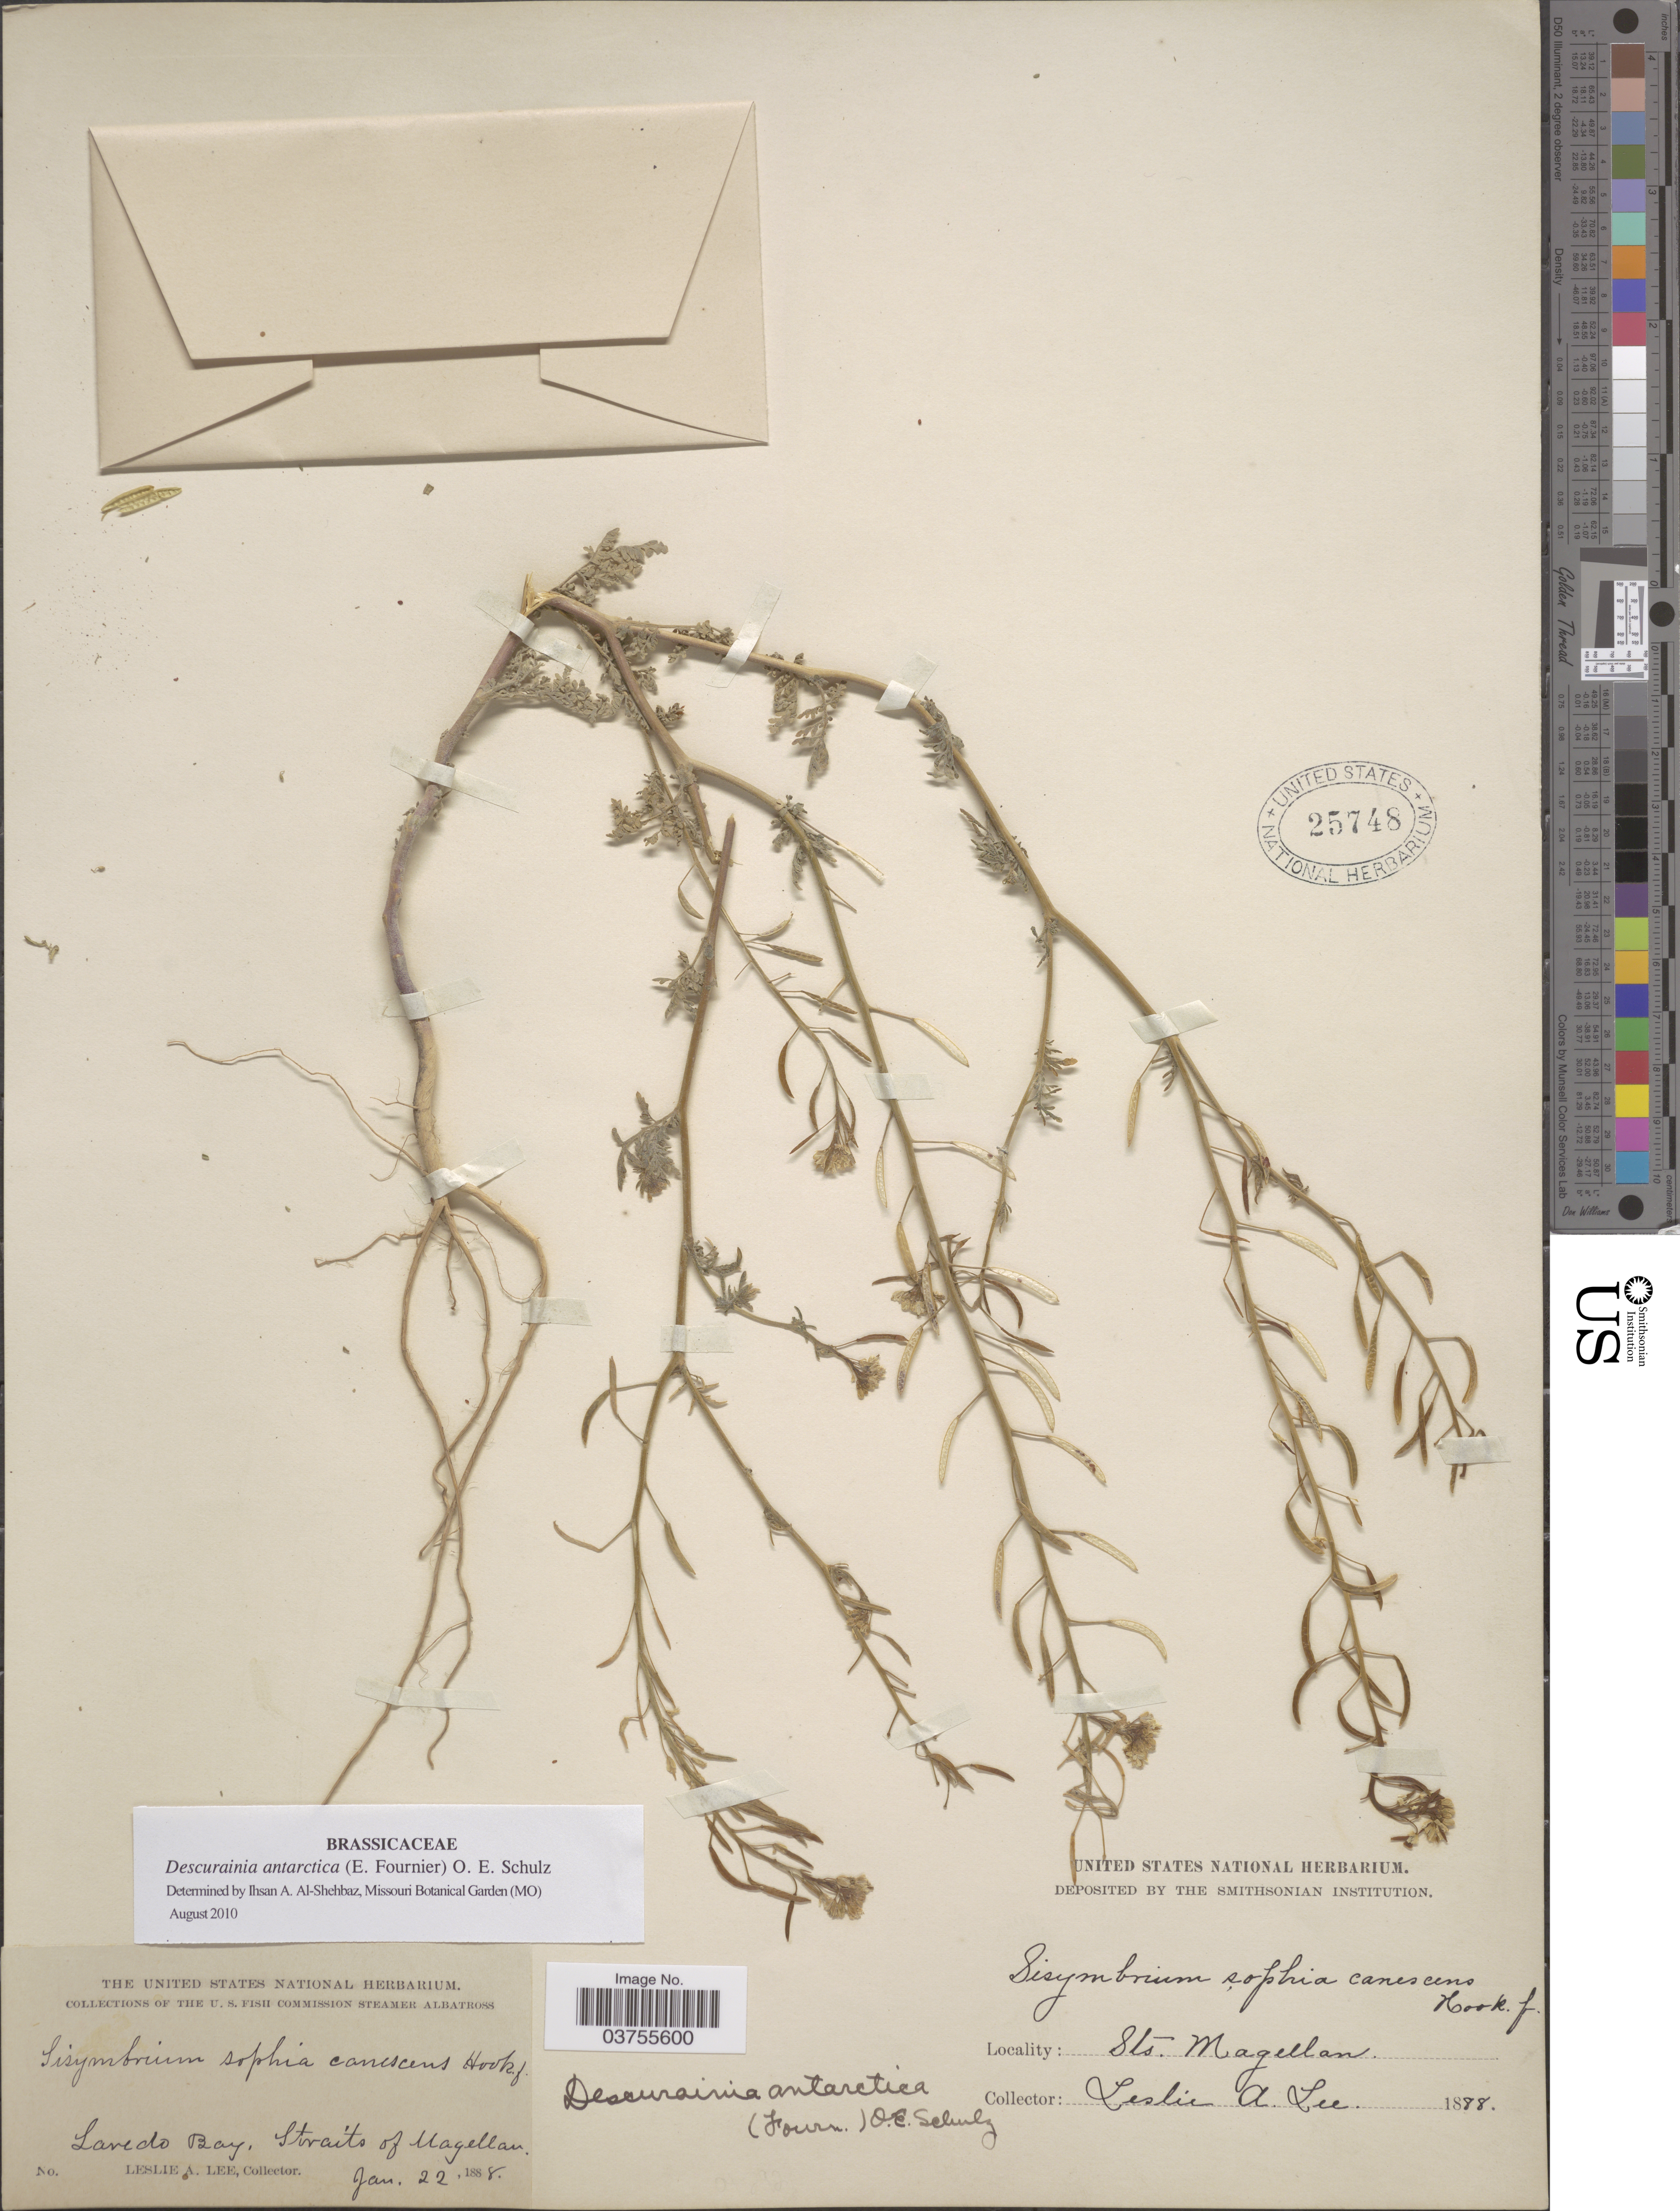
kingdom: Plantae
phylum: Tracheophyta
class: Magnoliopsida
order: Brassicales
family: Brassicaceae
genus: Descurainia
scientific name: Descurainia antarctica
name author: (E. Fourn. & C.A. Mey.) O.E. Schulz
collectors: L. Lee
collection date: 1888-01-22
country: Chile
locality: Laredo Bay. Straits of Magellan.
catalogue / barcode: US 25748